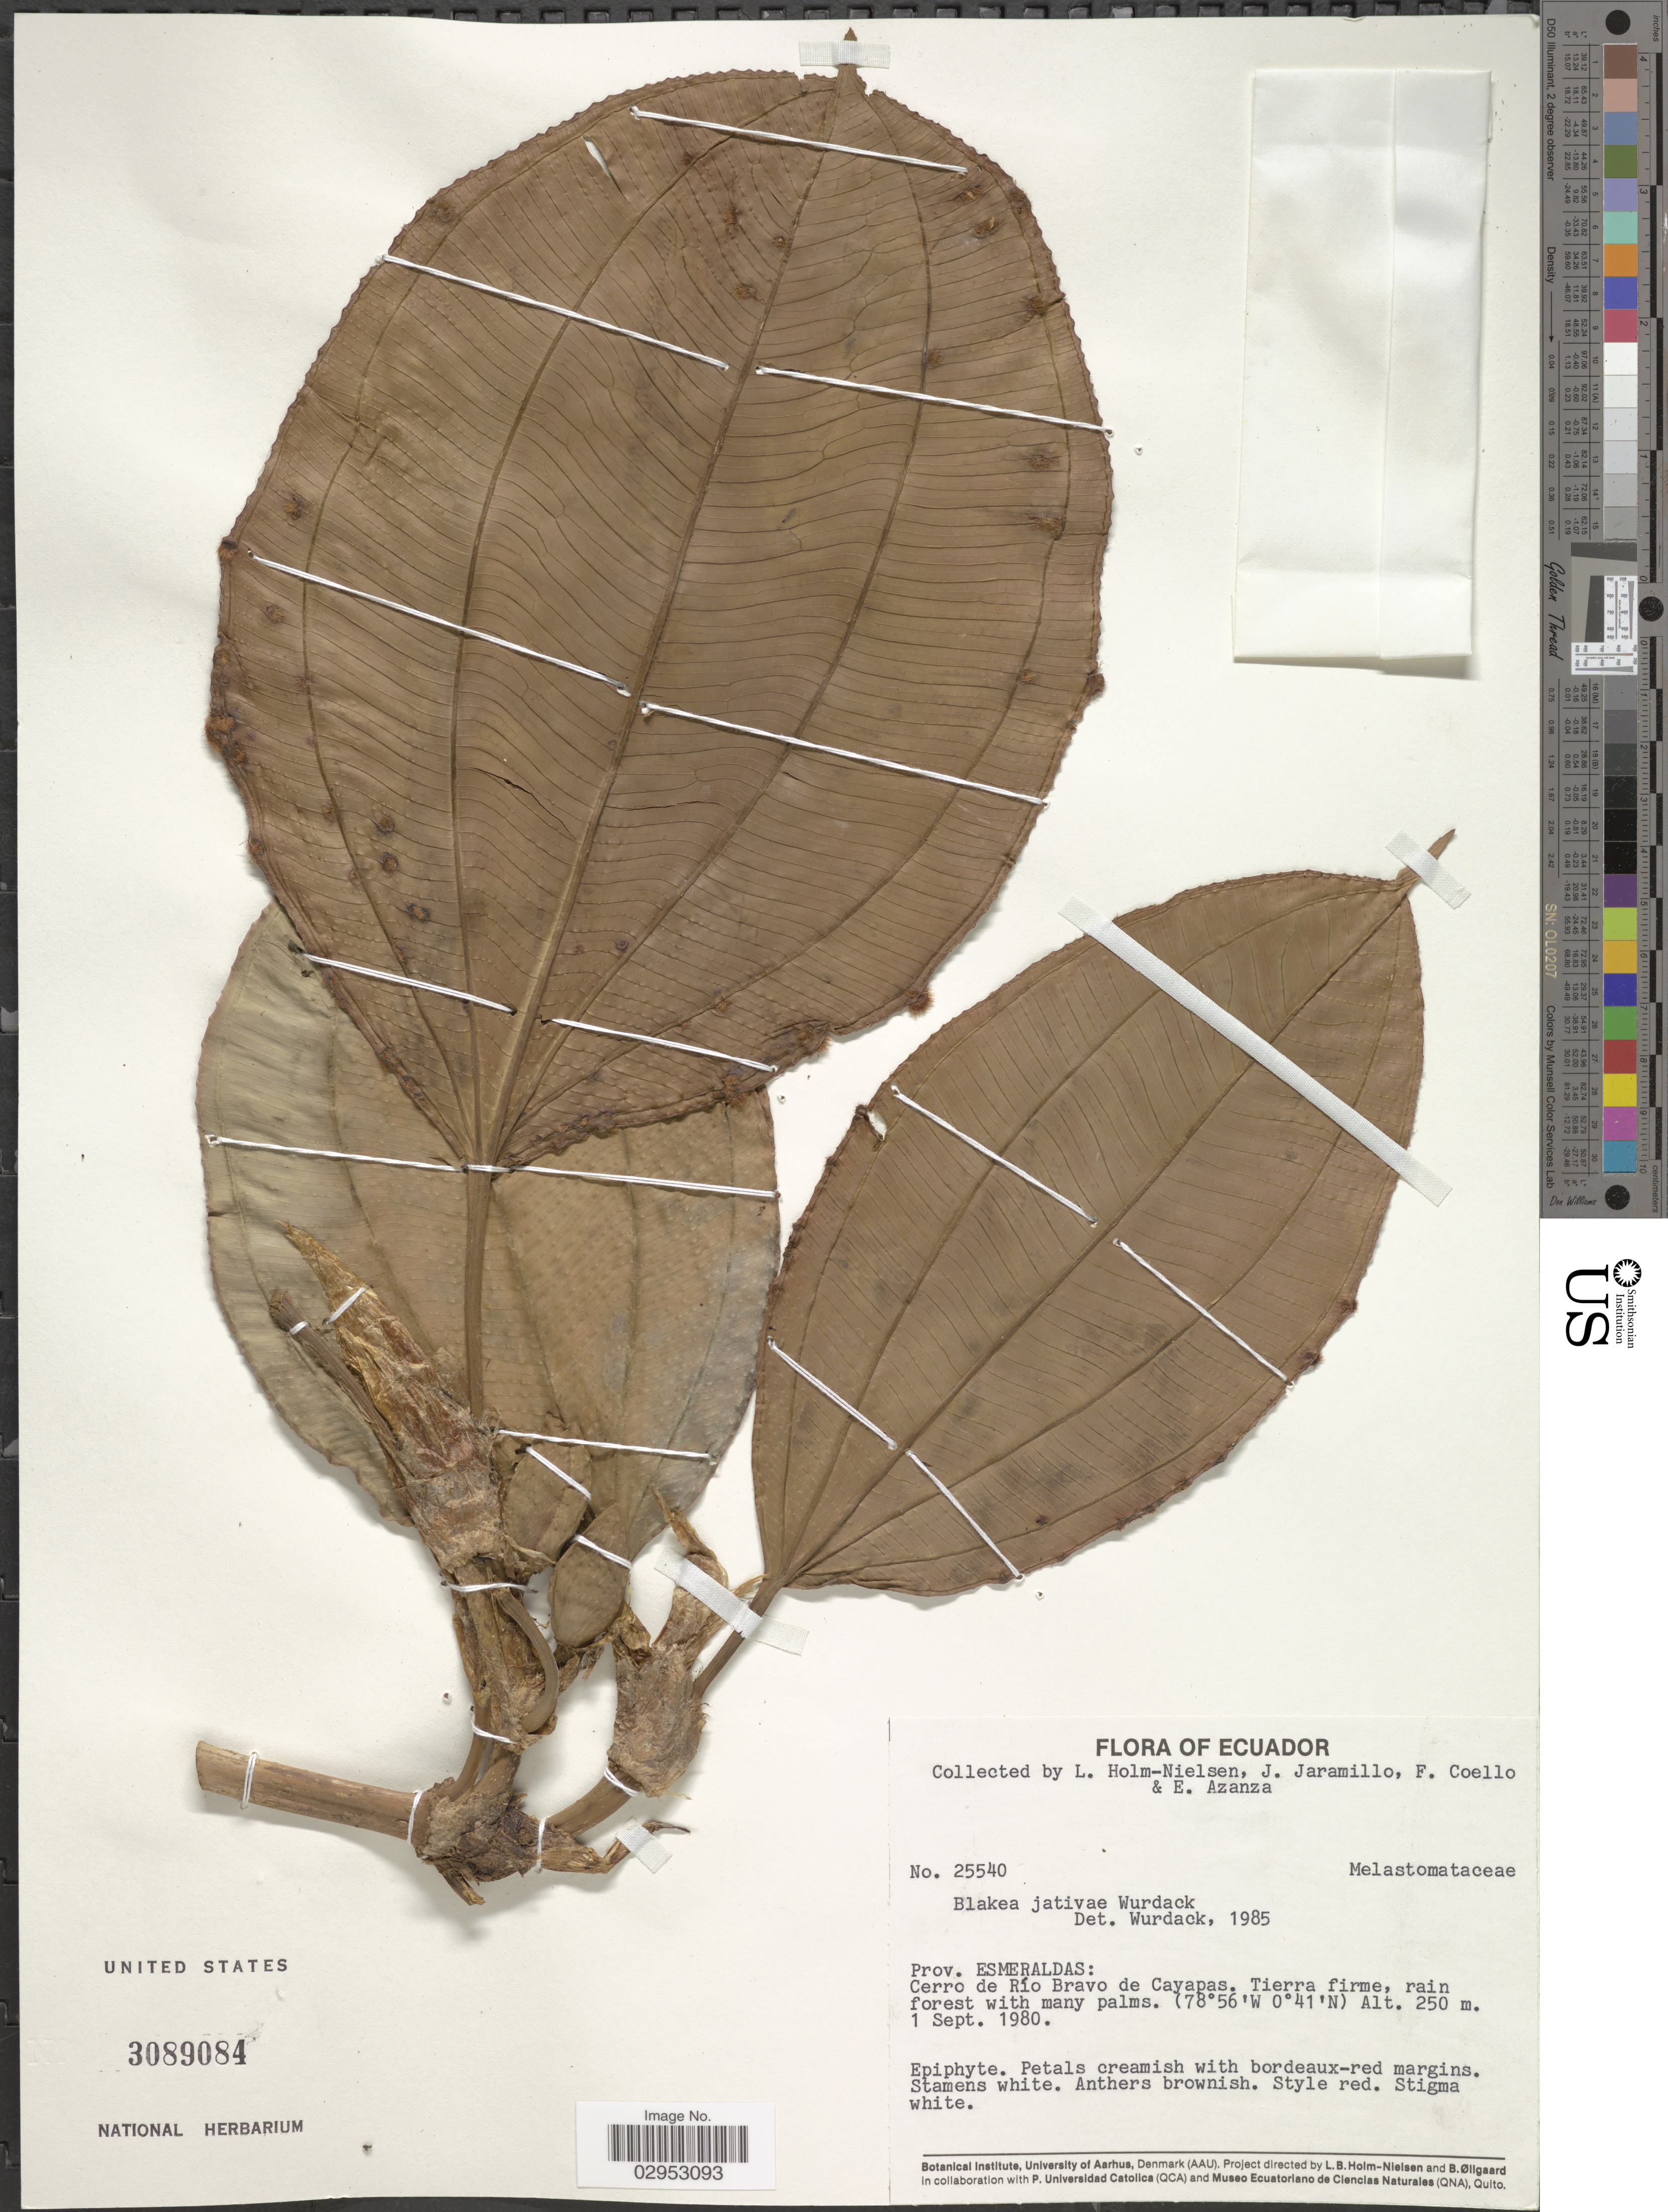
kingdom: Plantae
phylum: Tracheophyta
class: Magnoliopsida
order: Myrtales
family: Melastomataceae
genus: Blakea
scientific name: Blakea jativae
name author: Wurdack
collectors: L. Holm-Nielsen, J. Jaramillo, F. Coello & E. Azanza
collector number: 25540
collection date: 1980-09-01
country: Ecuador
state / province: Esmeraldas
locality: Cerro de Río Bravo de Cayapas. Tierra firme.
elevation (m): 250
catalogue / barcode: US 3089084